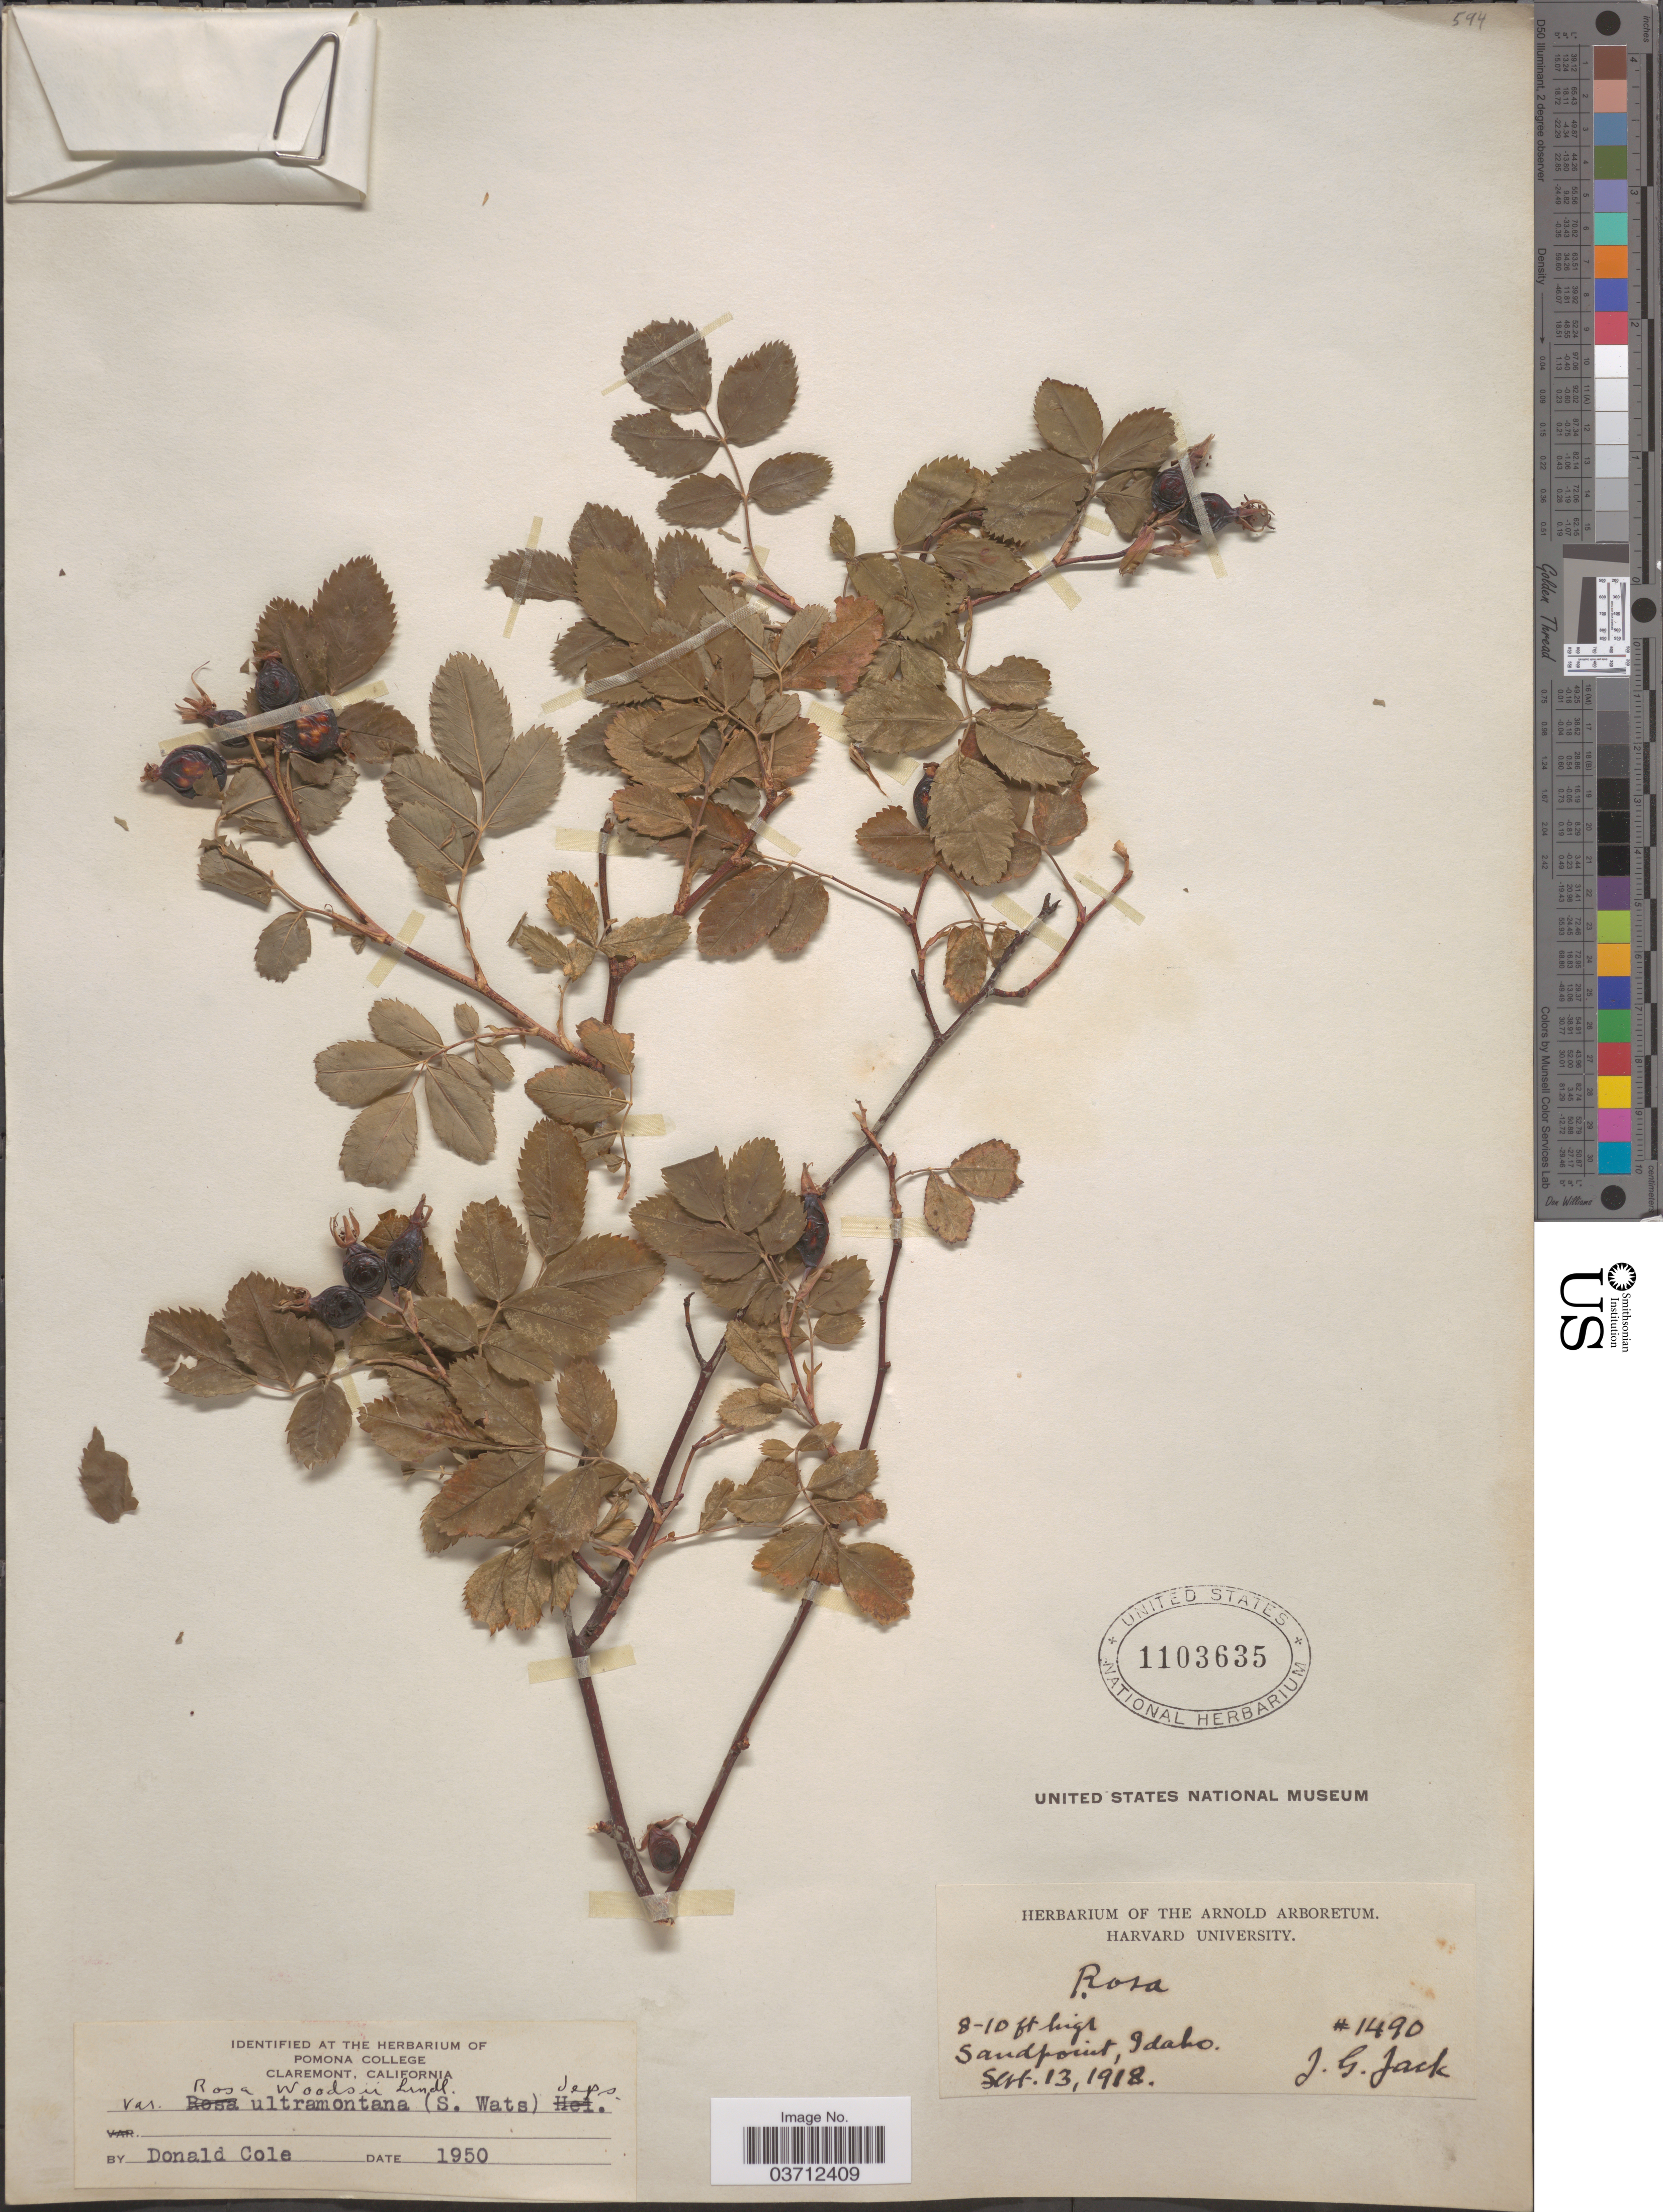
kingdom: Plantae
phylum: Tracheophyta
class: Magnoliopsida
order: Rosales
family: Rosaceae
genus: Rosa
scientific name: Rosa woodsii var. ultramontana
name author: Lindl.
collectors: J. G. Jack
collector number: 1490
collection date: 1918-09-13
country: United States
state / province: Idaho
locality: Sandpoint.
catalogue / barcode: US 1103635